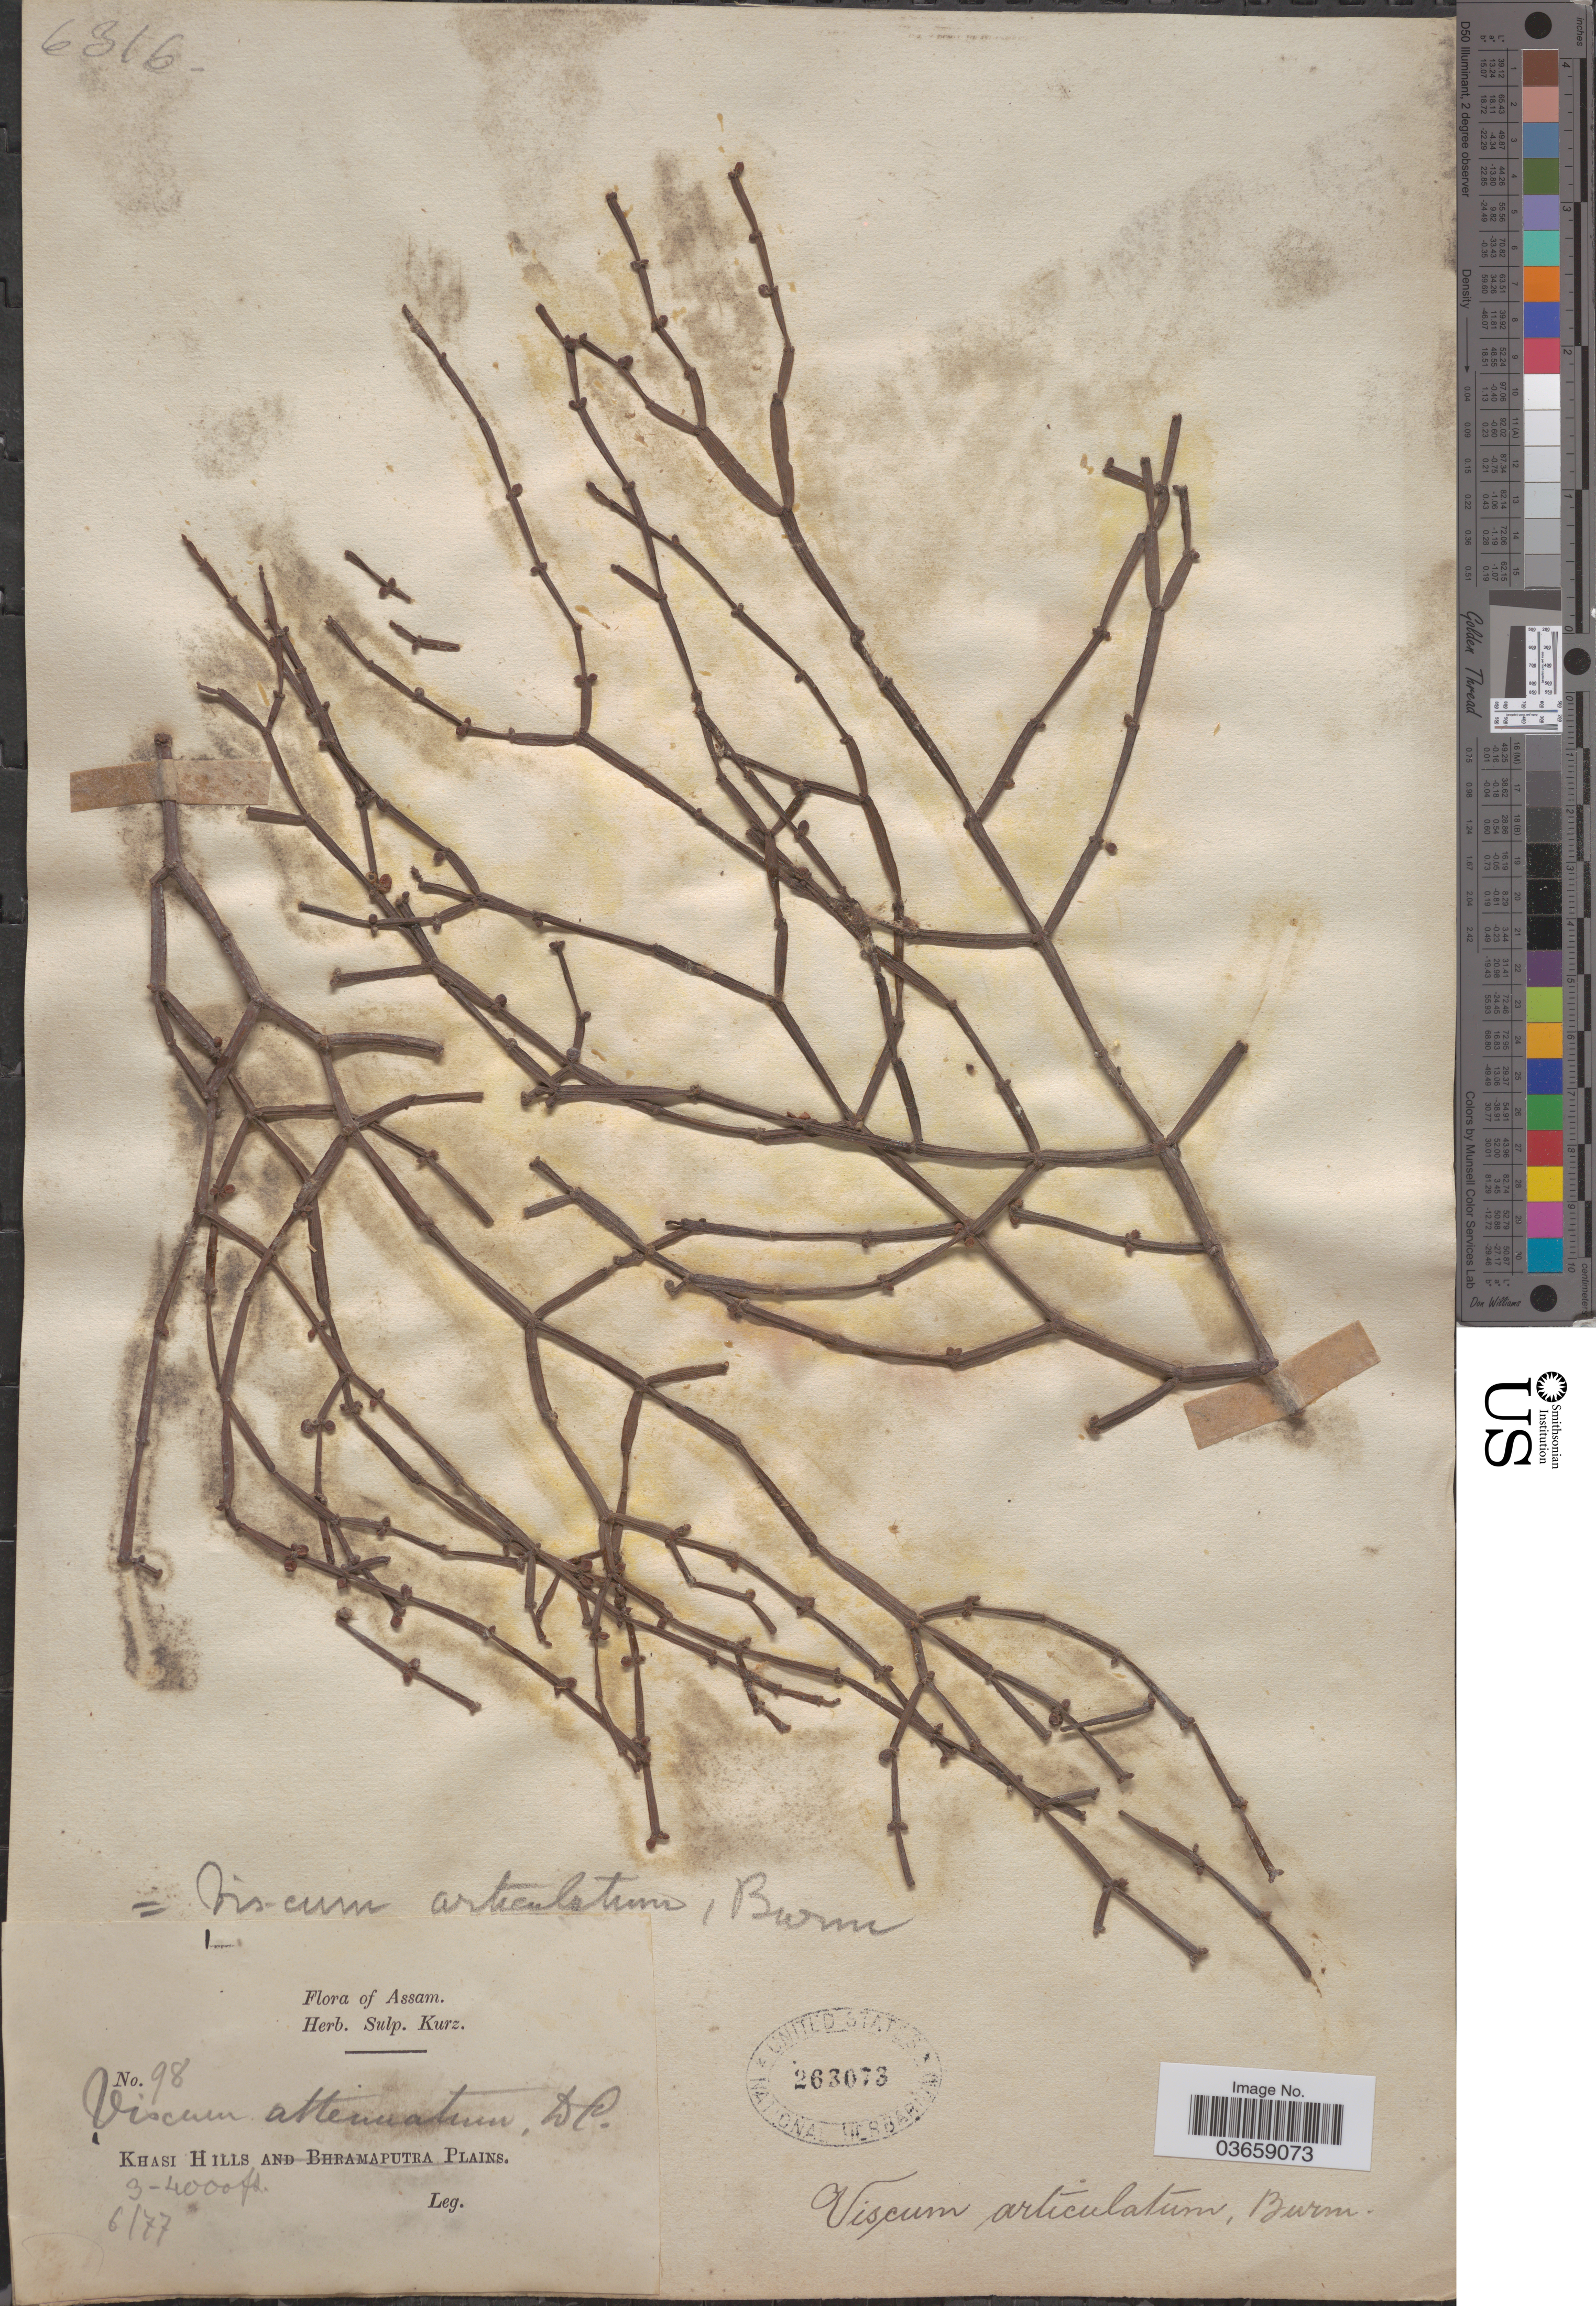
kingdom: Plantae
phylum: Tracheophyta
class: Magnoliopsida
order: Santalales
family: Viscaceae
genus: Viscum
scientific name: Viscum articulatum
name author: Burm. f.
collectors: ex herb. Sulp. Kurz.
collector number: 98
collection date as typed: Transcribed d/m/y: /6/77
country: India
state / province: Meghalaya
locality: Khasi Hills.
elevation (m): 914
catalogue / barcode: US 263073